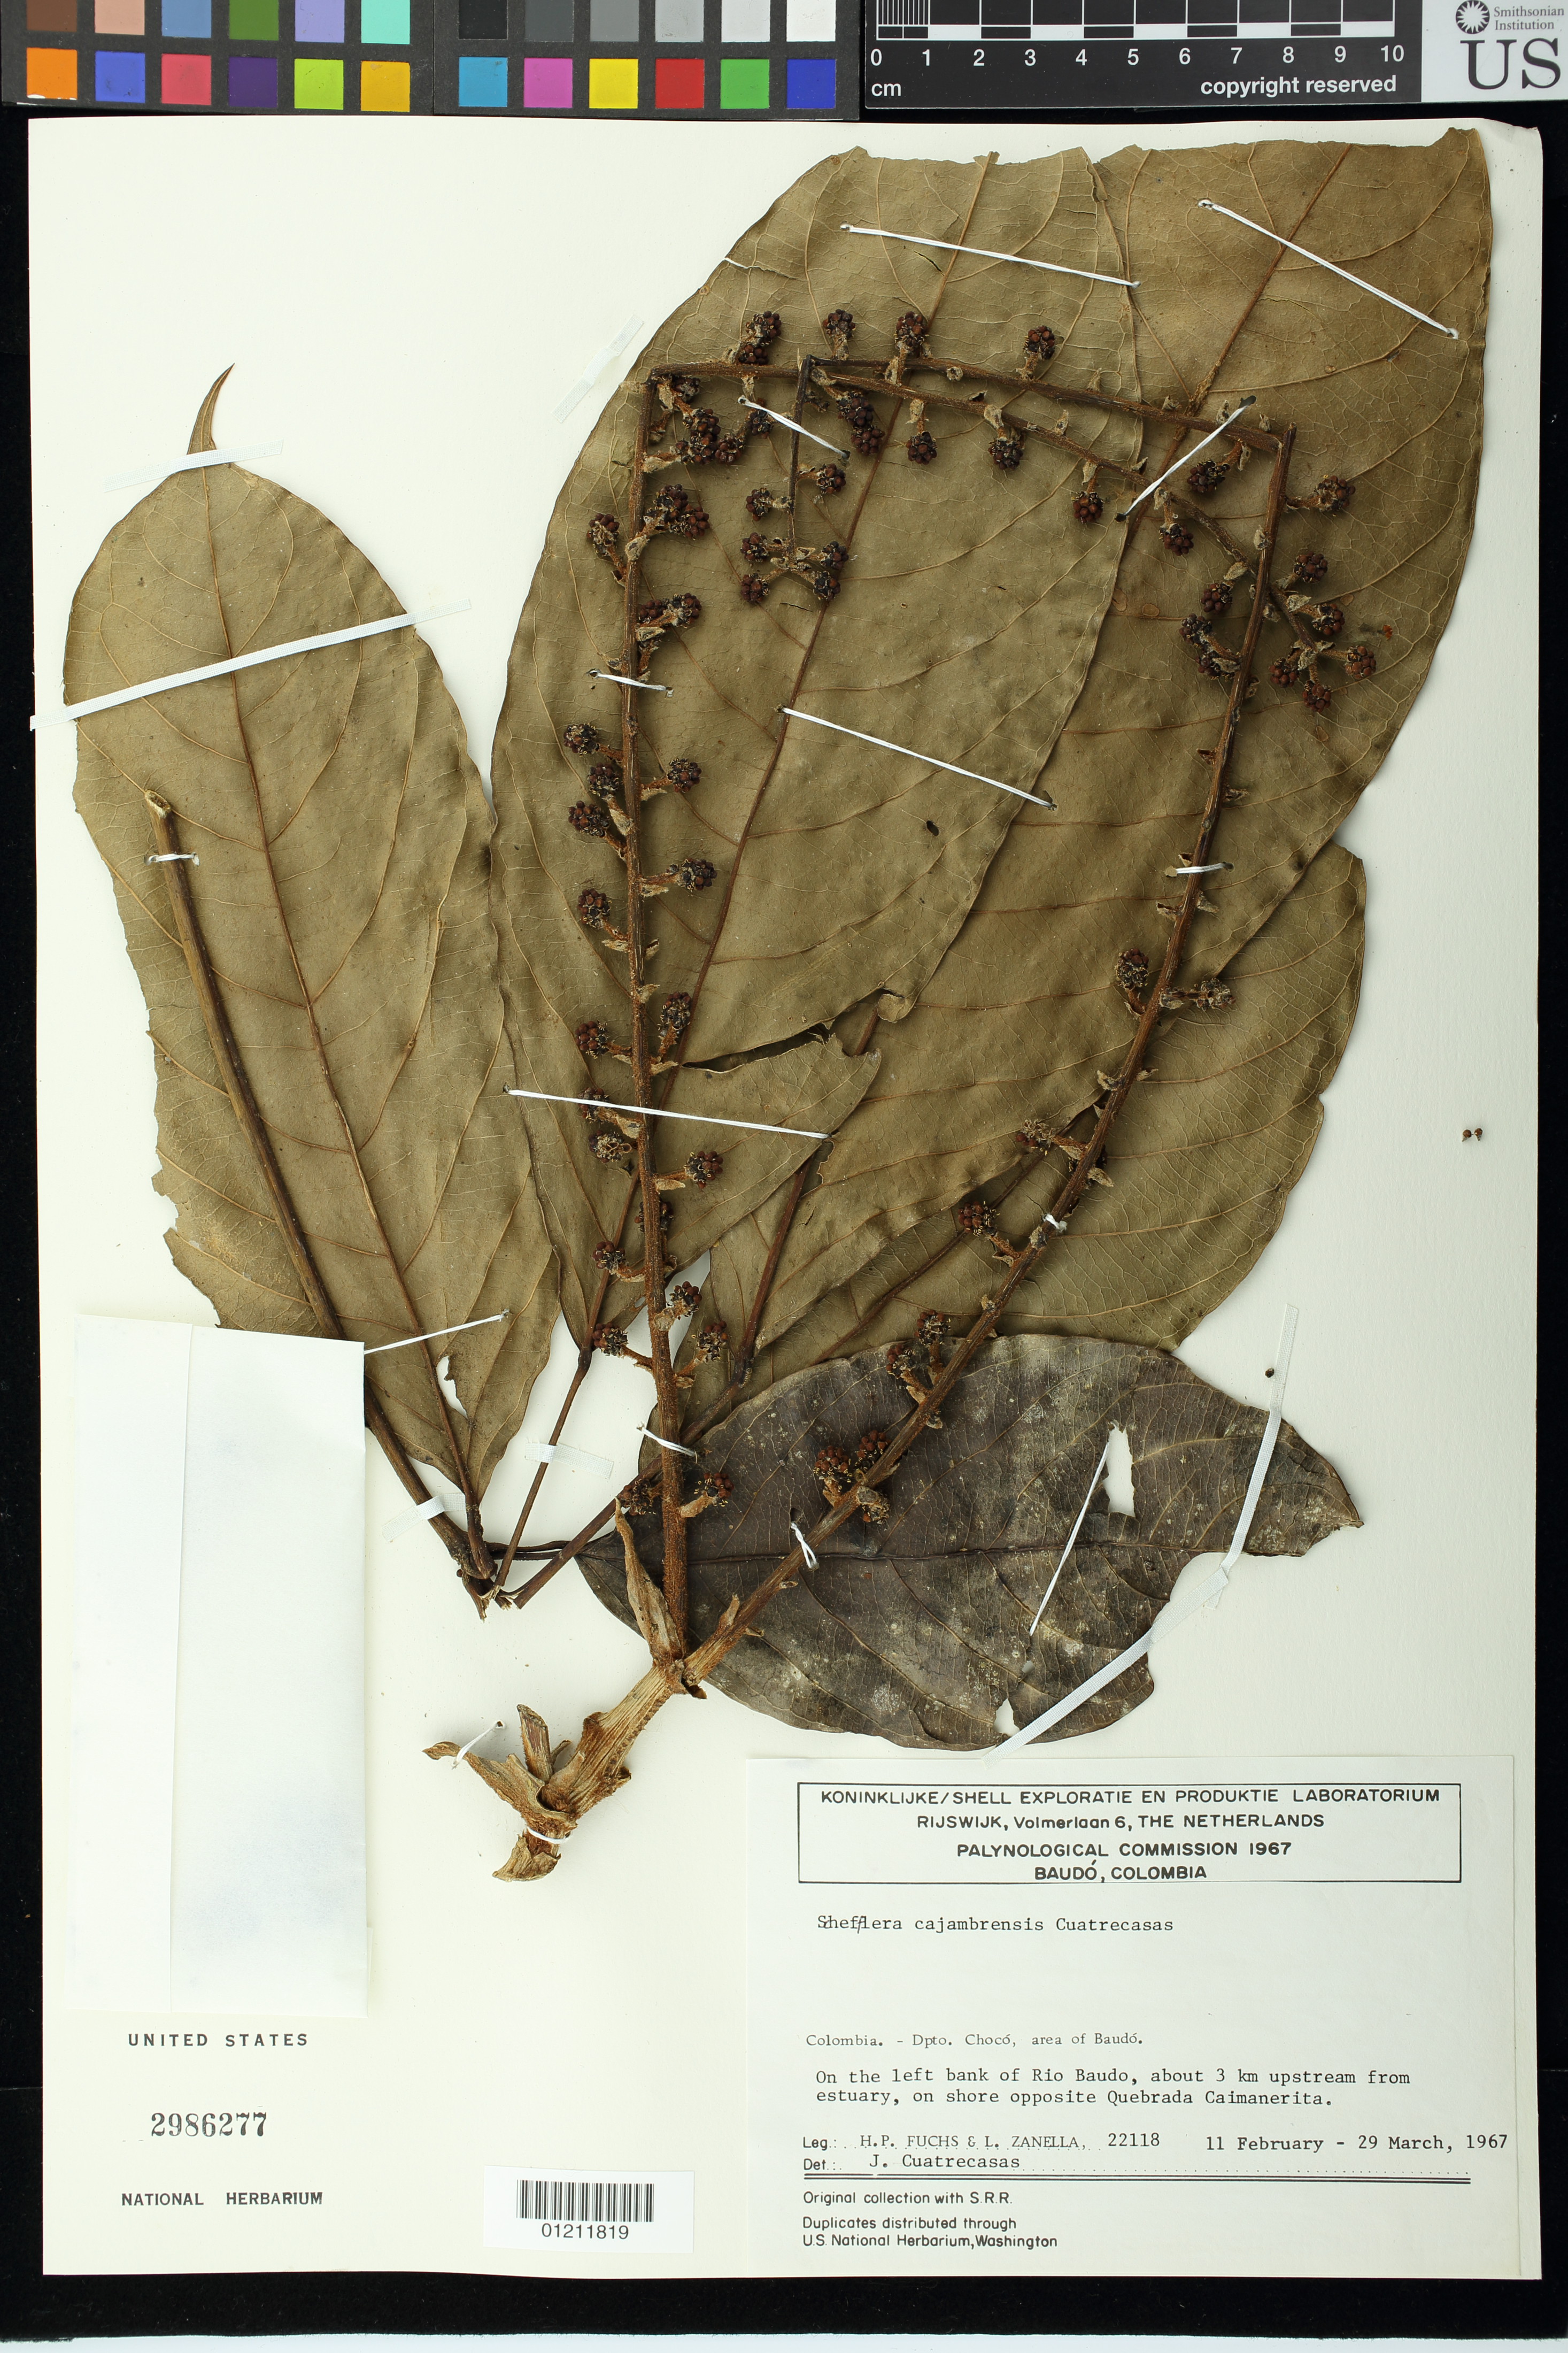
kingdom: Plantae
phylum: Tracheophyta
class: Magnoliopsida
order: Apiales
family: Araliaceae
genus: Schefflera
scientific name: Schefflera cajambrensis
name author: Cuatrec.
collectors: H. P. Fuchs & L. Zanella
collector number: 22118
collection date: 1967-02-11/1967-03-29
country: Colombia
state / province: Chocó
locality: Dpto. Chocó, area of Baudó. On the left bank of Rio Baudo, about 3 km upstream from estuary, on shore opposite Quebrada Caimanerita.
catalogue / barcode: US 2986277